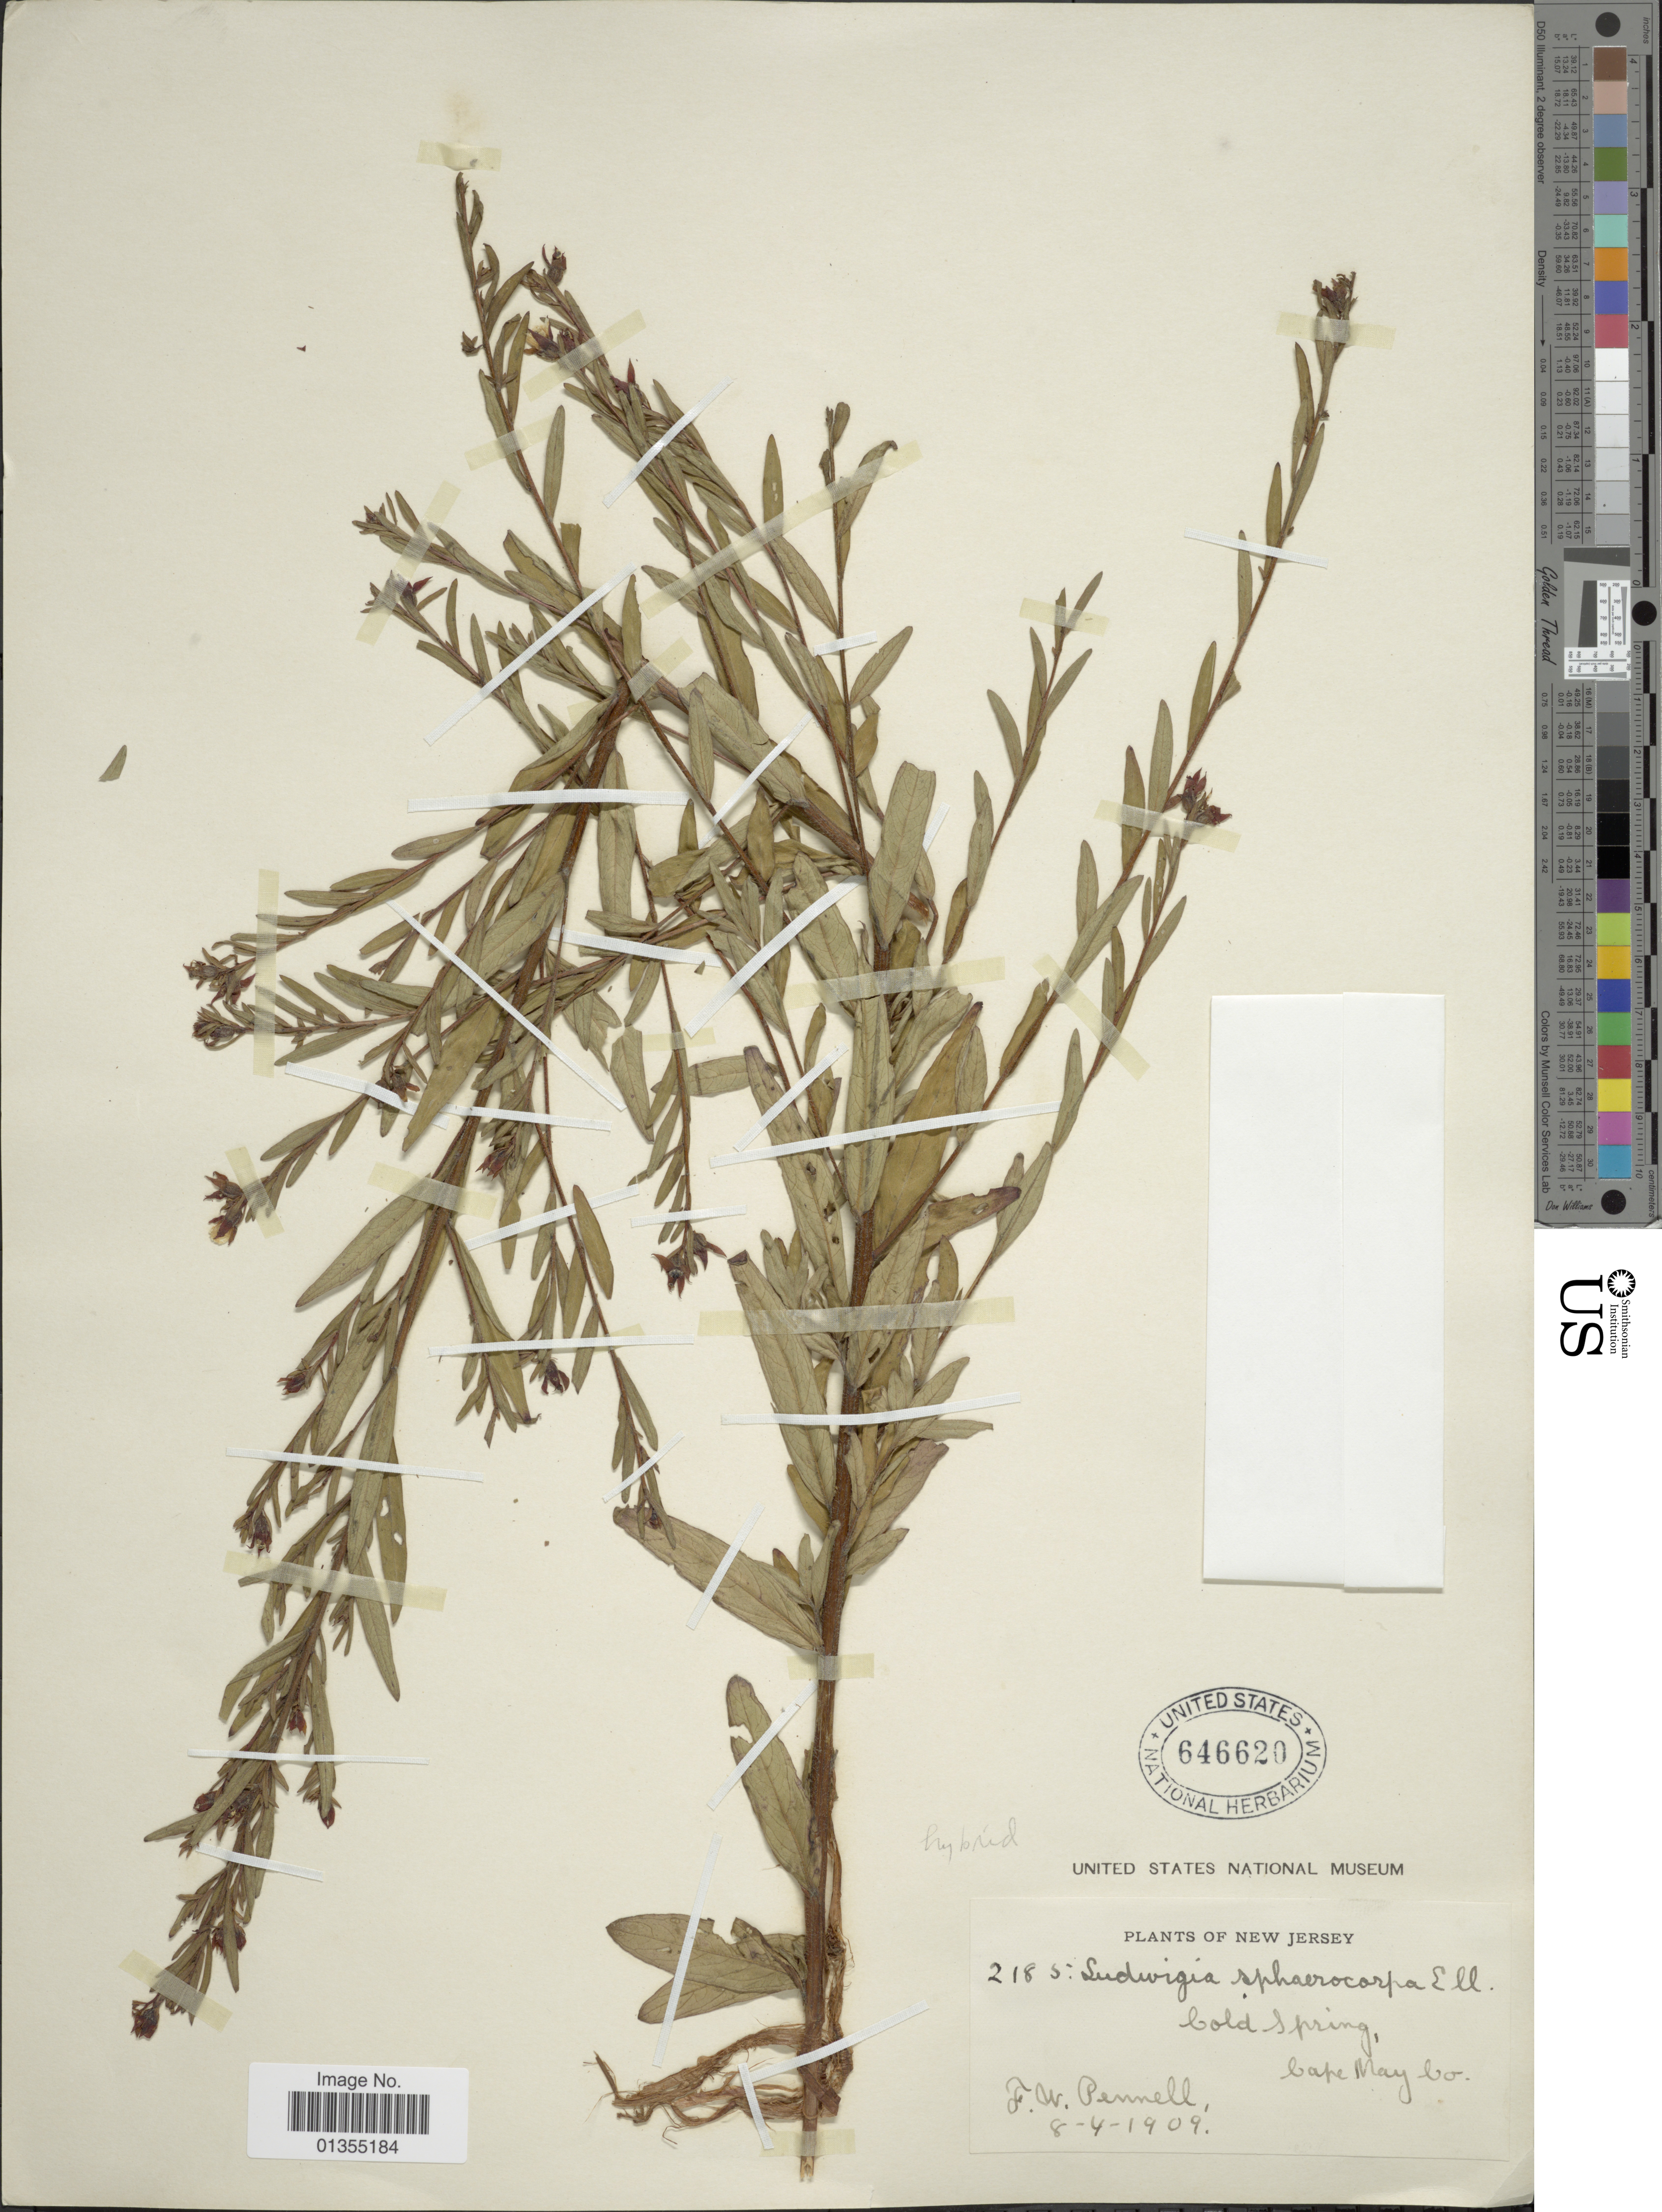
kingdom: Plantae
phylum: Tracheophyta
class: Magnoliopsida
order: Myrtales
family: Onagraceae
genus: Ludwigia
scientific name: Ludwigia sphaerocarpa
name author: Elliott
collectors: F. W. Pennell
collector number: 2185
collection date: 1909-04-08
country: United States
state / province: New Jersey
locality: Cold Spring, Cape May Co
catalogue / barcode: US 646620